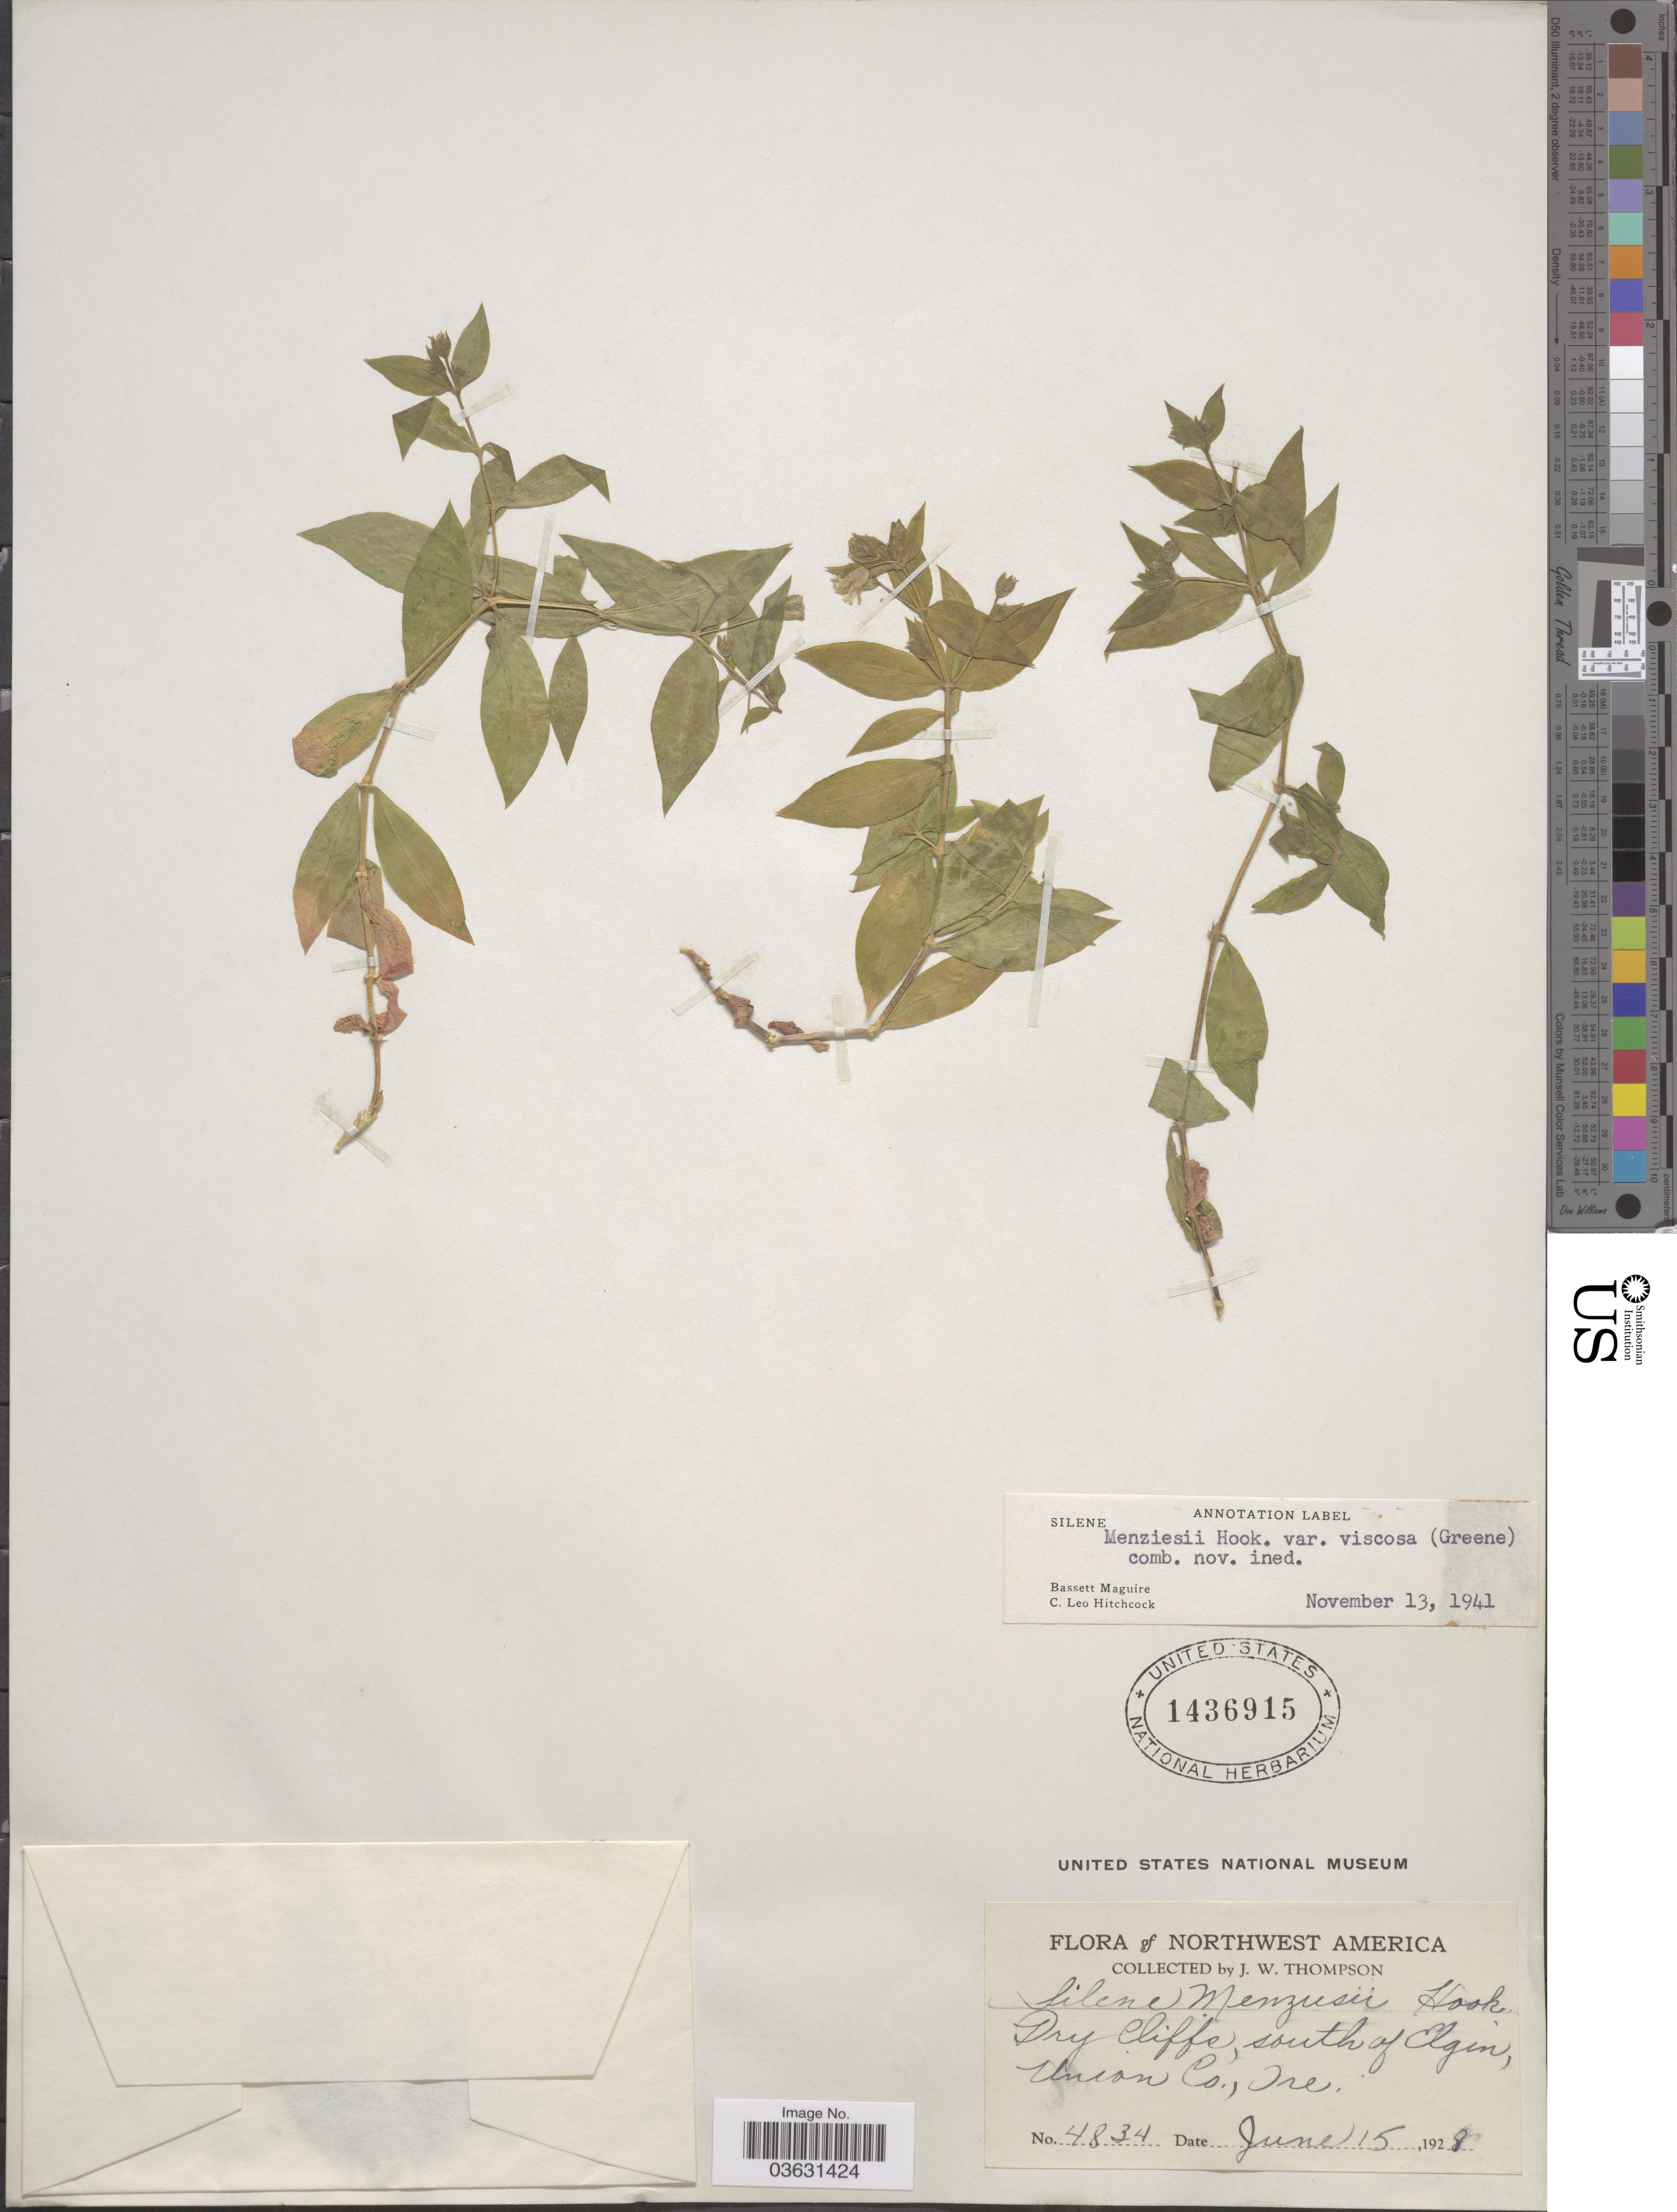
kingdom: Plantae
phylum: Tracheophyta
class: Magnoliopsida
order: Caryophyllales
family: Caryophyllaceae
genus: Silene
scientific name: Silene menziesii var. viscosa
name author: (Greene) C.L. Hitchc. & Maguire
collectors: J. Thompson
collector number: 4834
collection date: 1928-06-15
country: United States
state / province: Oregon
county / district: Union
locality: South of Elgin, Union Co.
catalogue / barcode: US 1436915